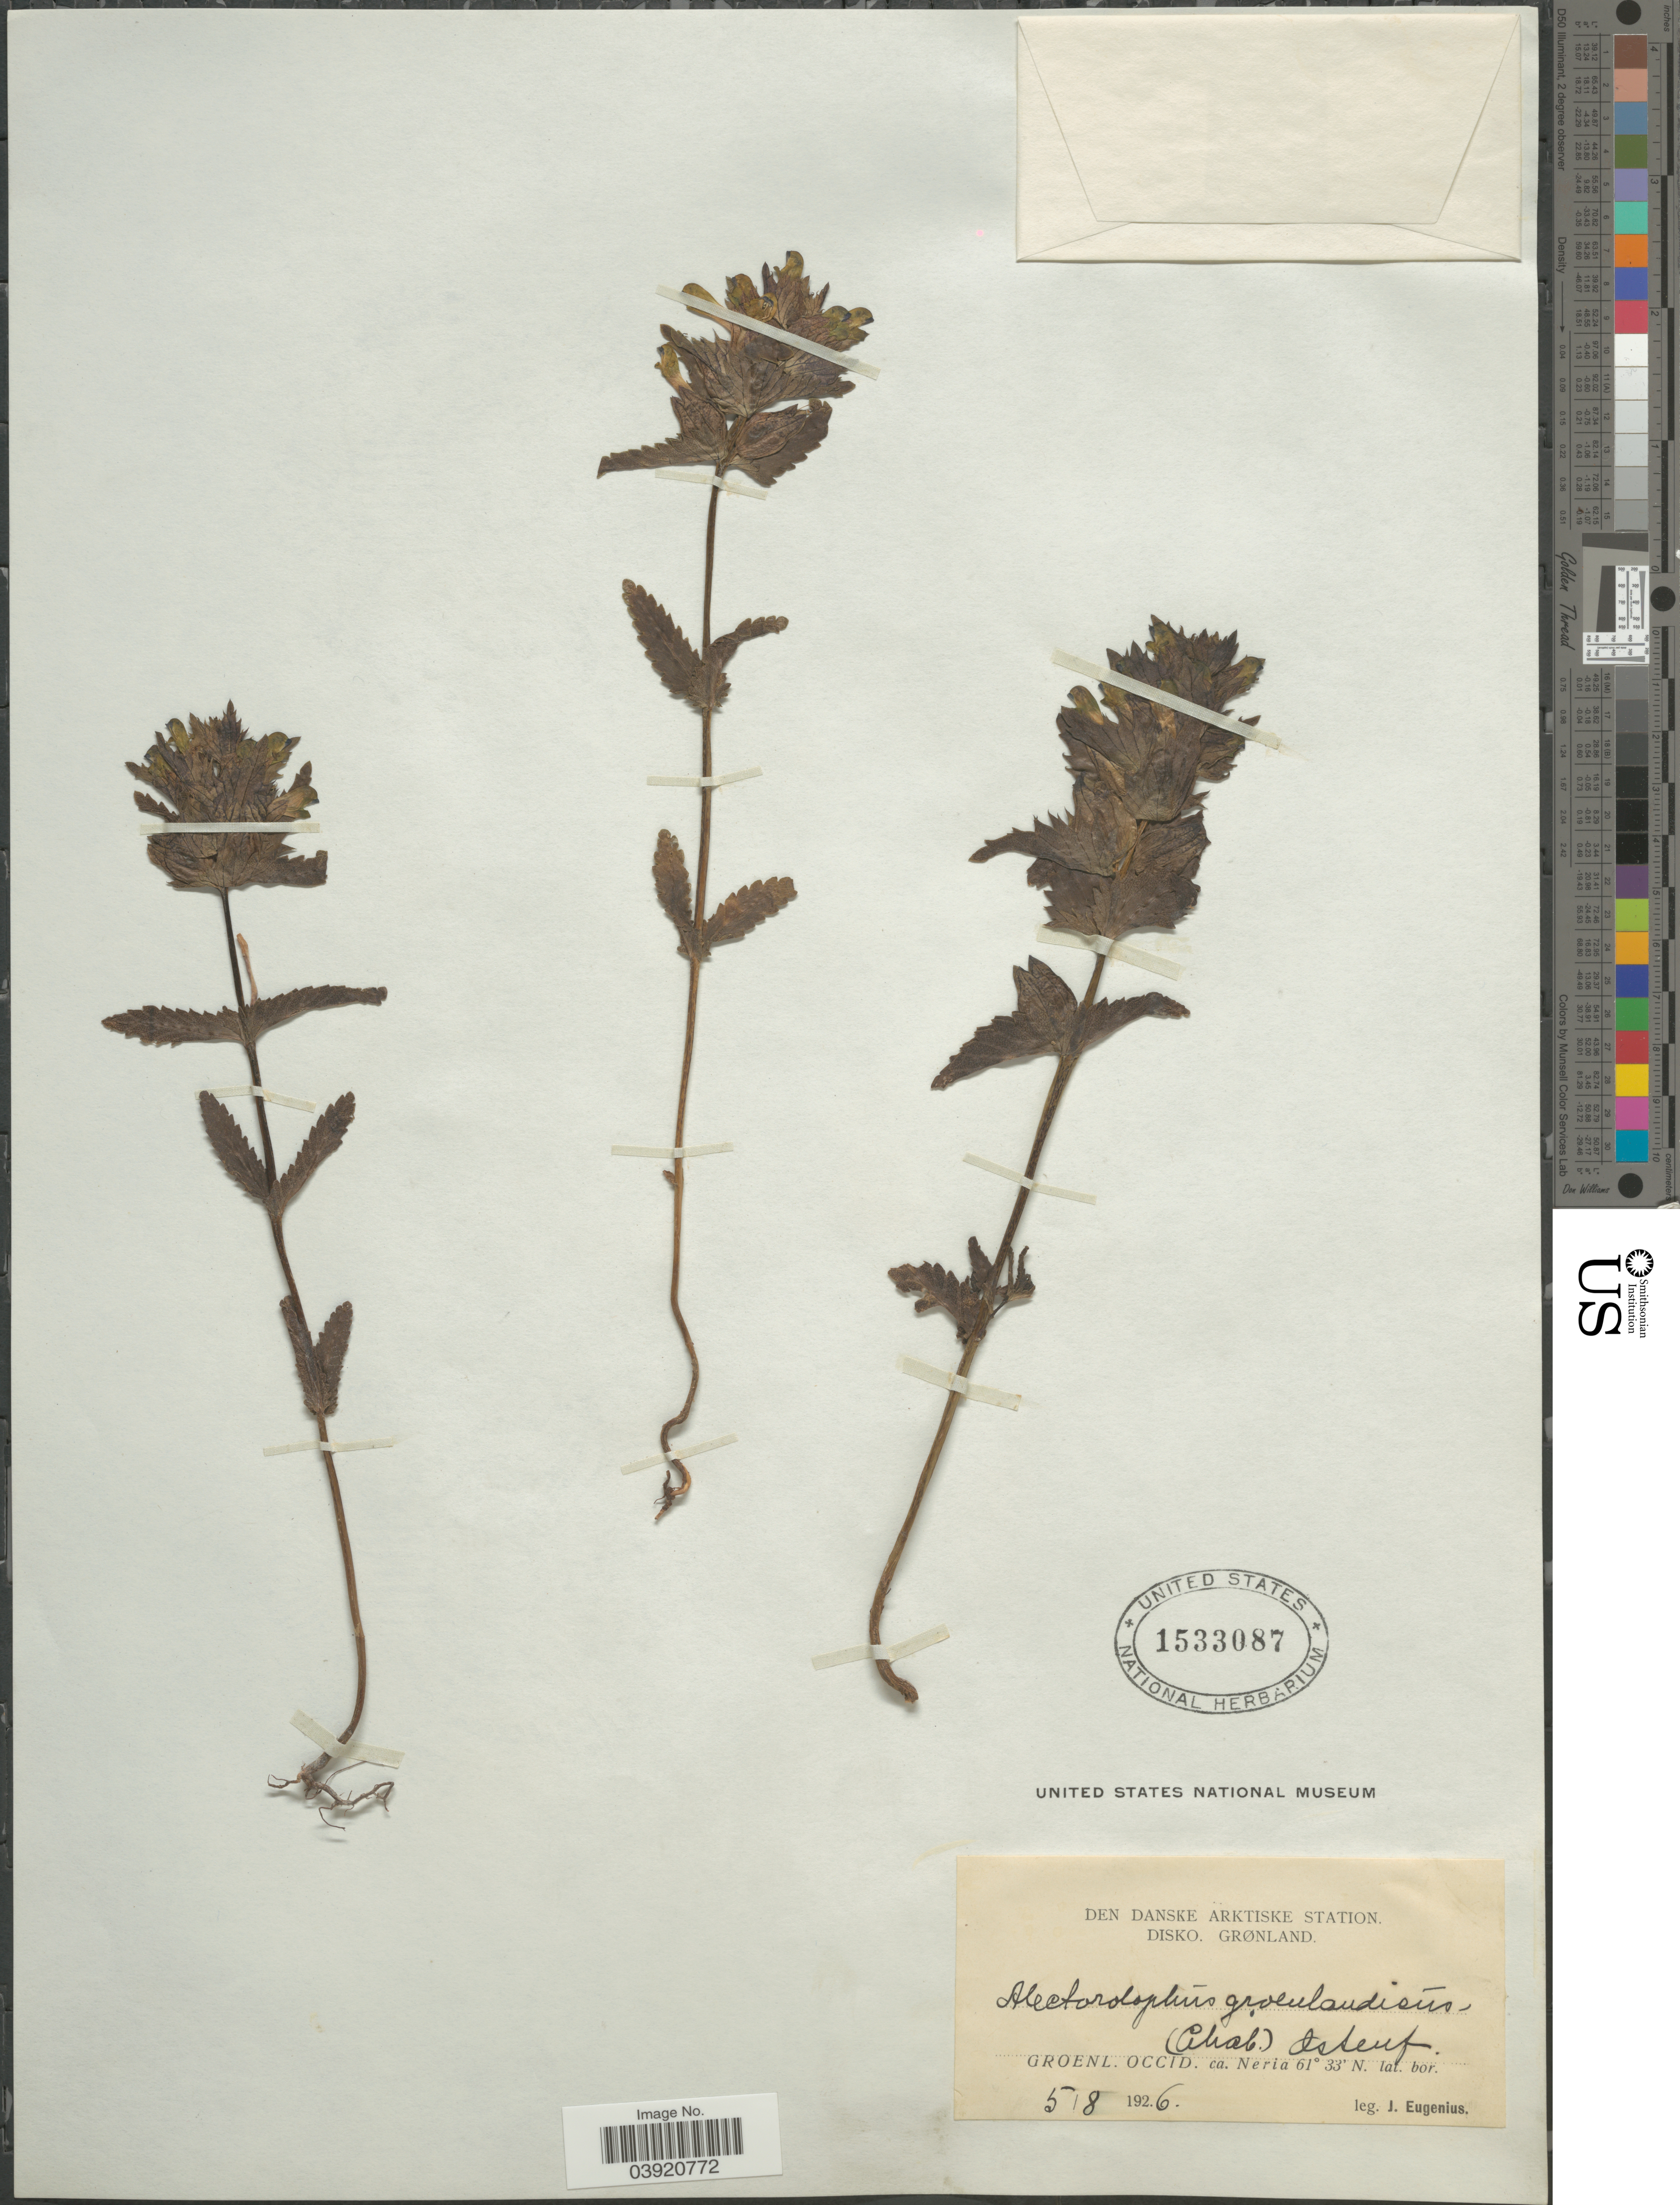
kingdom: Plantae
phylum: Tracheophyta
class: Magnoliopsida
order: Lamiales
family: Orobanchaceae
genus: Rhinanthus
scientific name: Rhinanthus groenlandicus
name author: Chabert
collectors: J. Eugenius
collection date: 1926-08-05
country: Greenland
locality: Den Danske Arktiske Station. Disko, Grønland. Groenl. Occid. ca. Neria.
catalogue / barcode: US 1533087